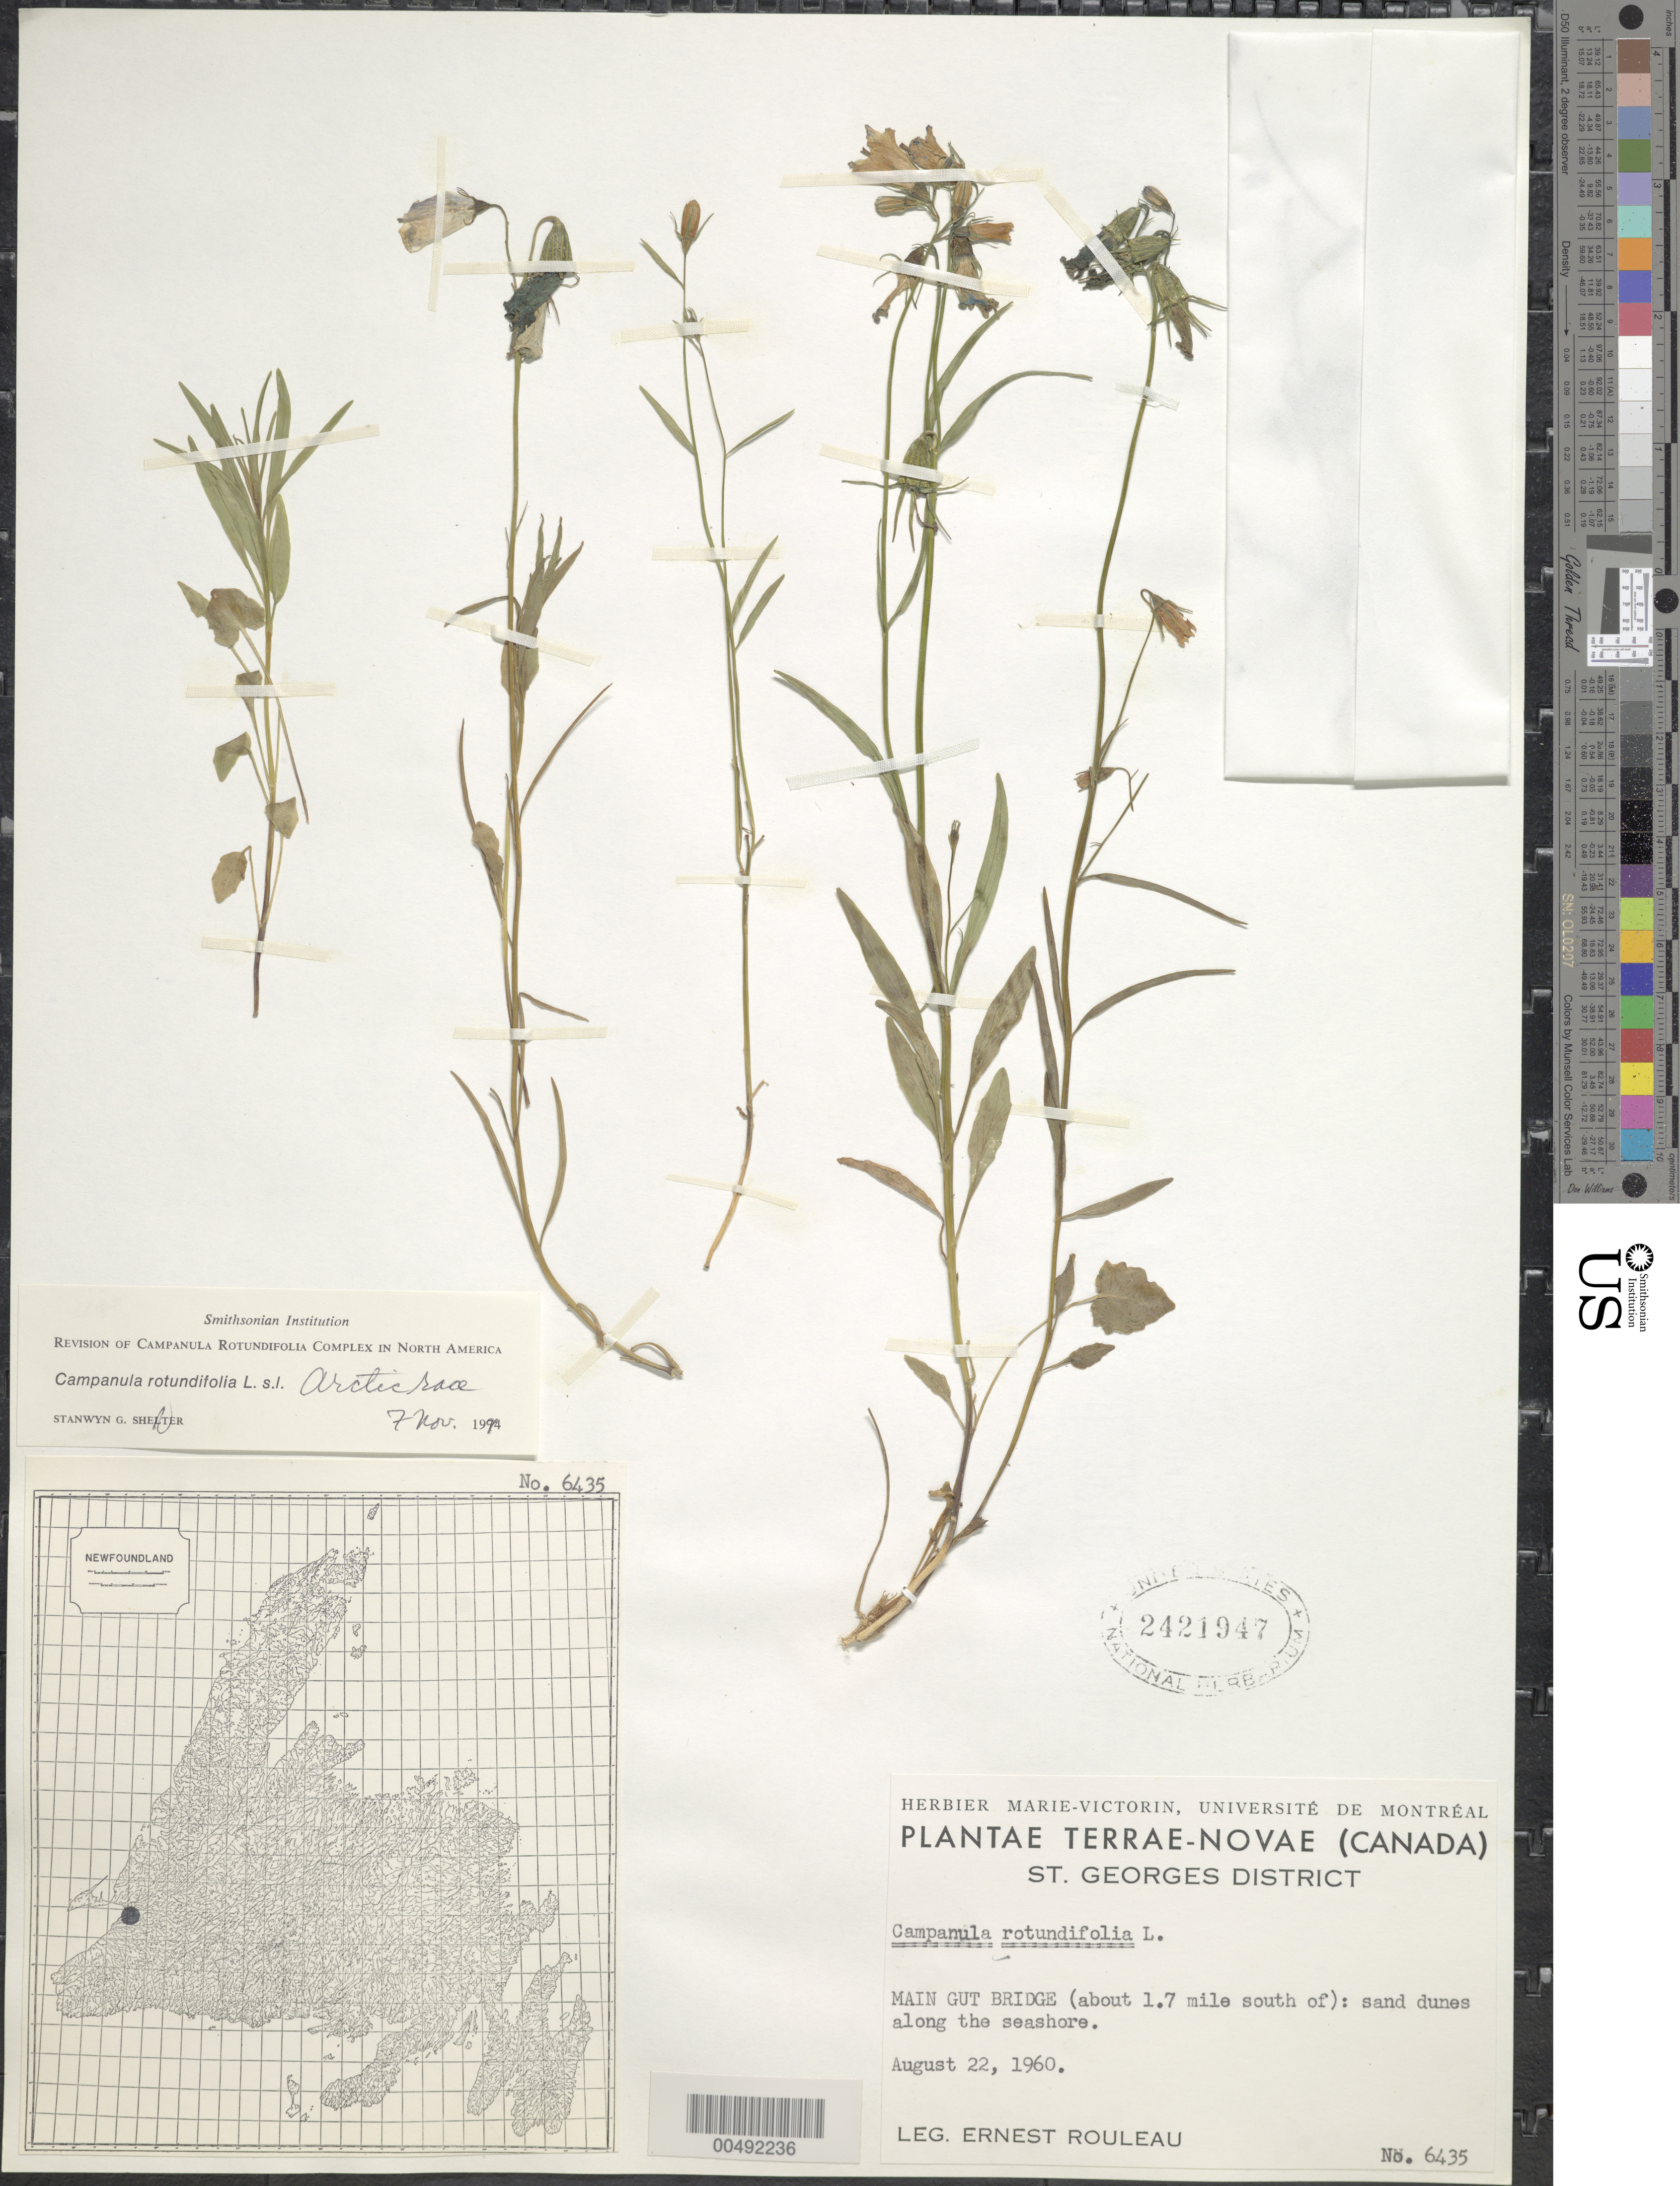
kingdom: Plantae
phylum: Tracheophyta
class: Magnoliopsida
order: Asterales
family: Campanulaceae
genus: Campanula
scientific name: Campanula rotundifolia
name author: L.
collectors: E. Rouleau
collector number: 6435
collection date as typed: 22 Aug 1960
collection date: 1960-08-22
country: Canada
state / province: Newfoundland and Labrador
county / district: St. George's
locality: St. Georges District, about 1.7 mi. S of Main Gut Bridge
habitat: sand dunes along the seashore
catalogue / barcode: US 2421947